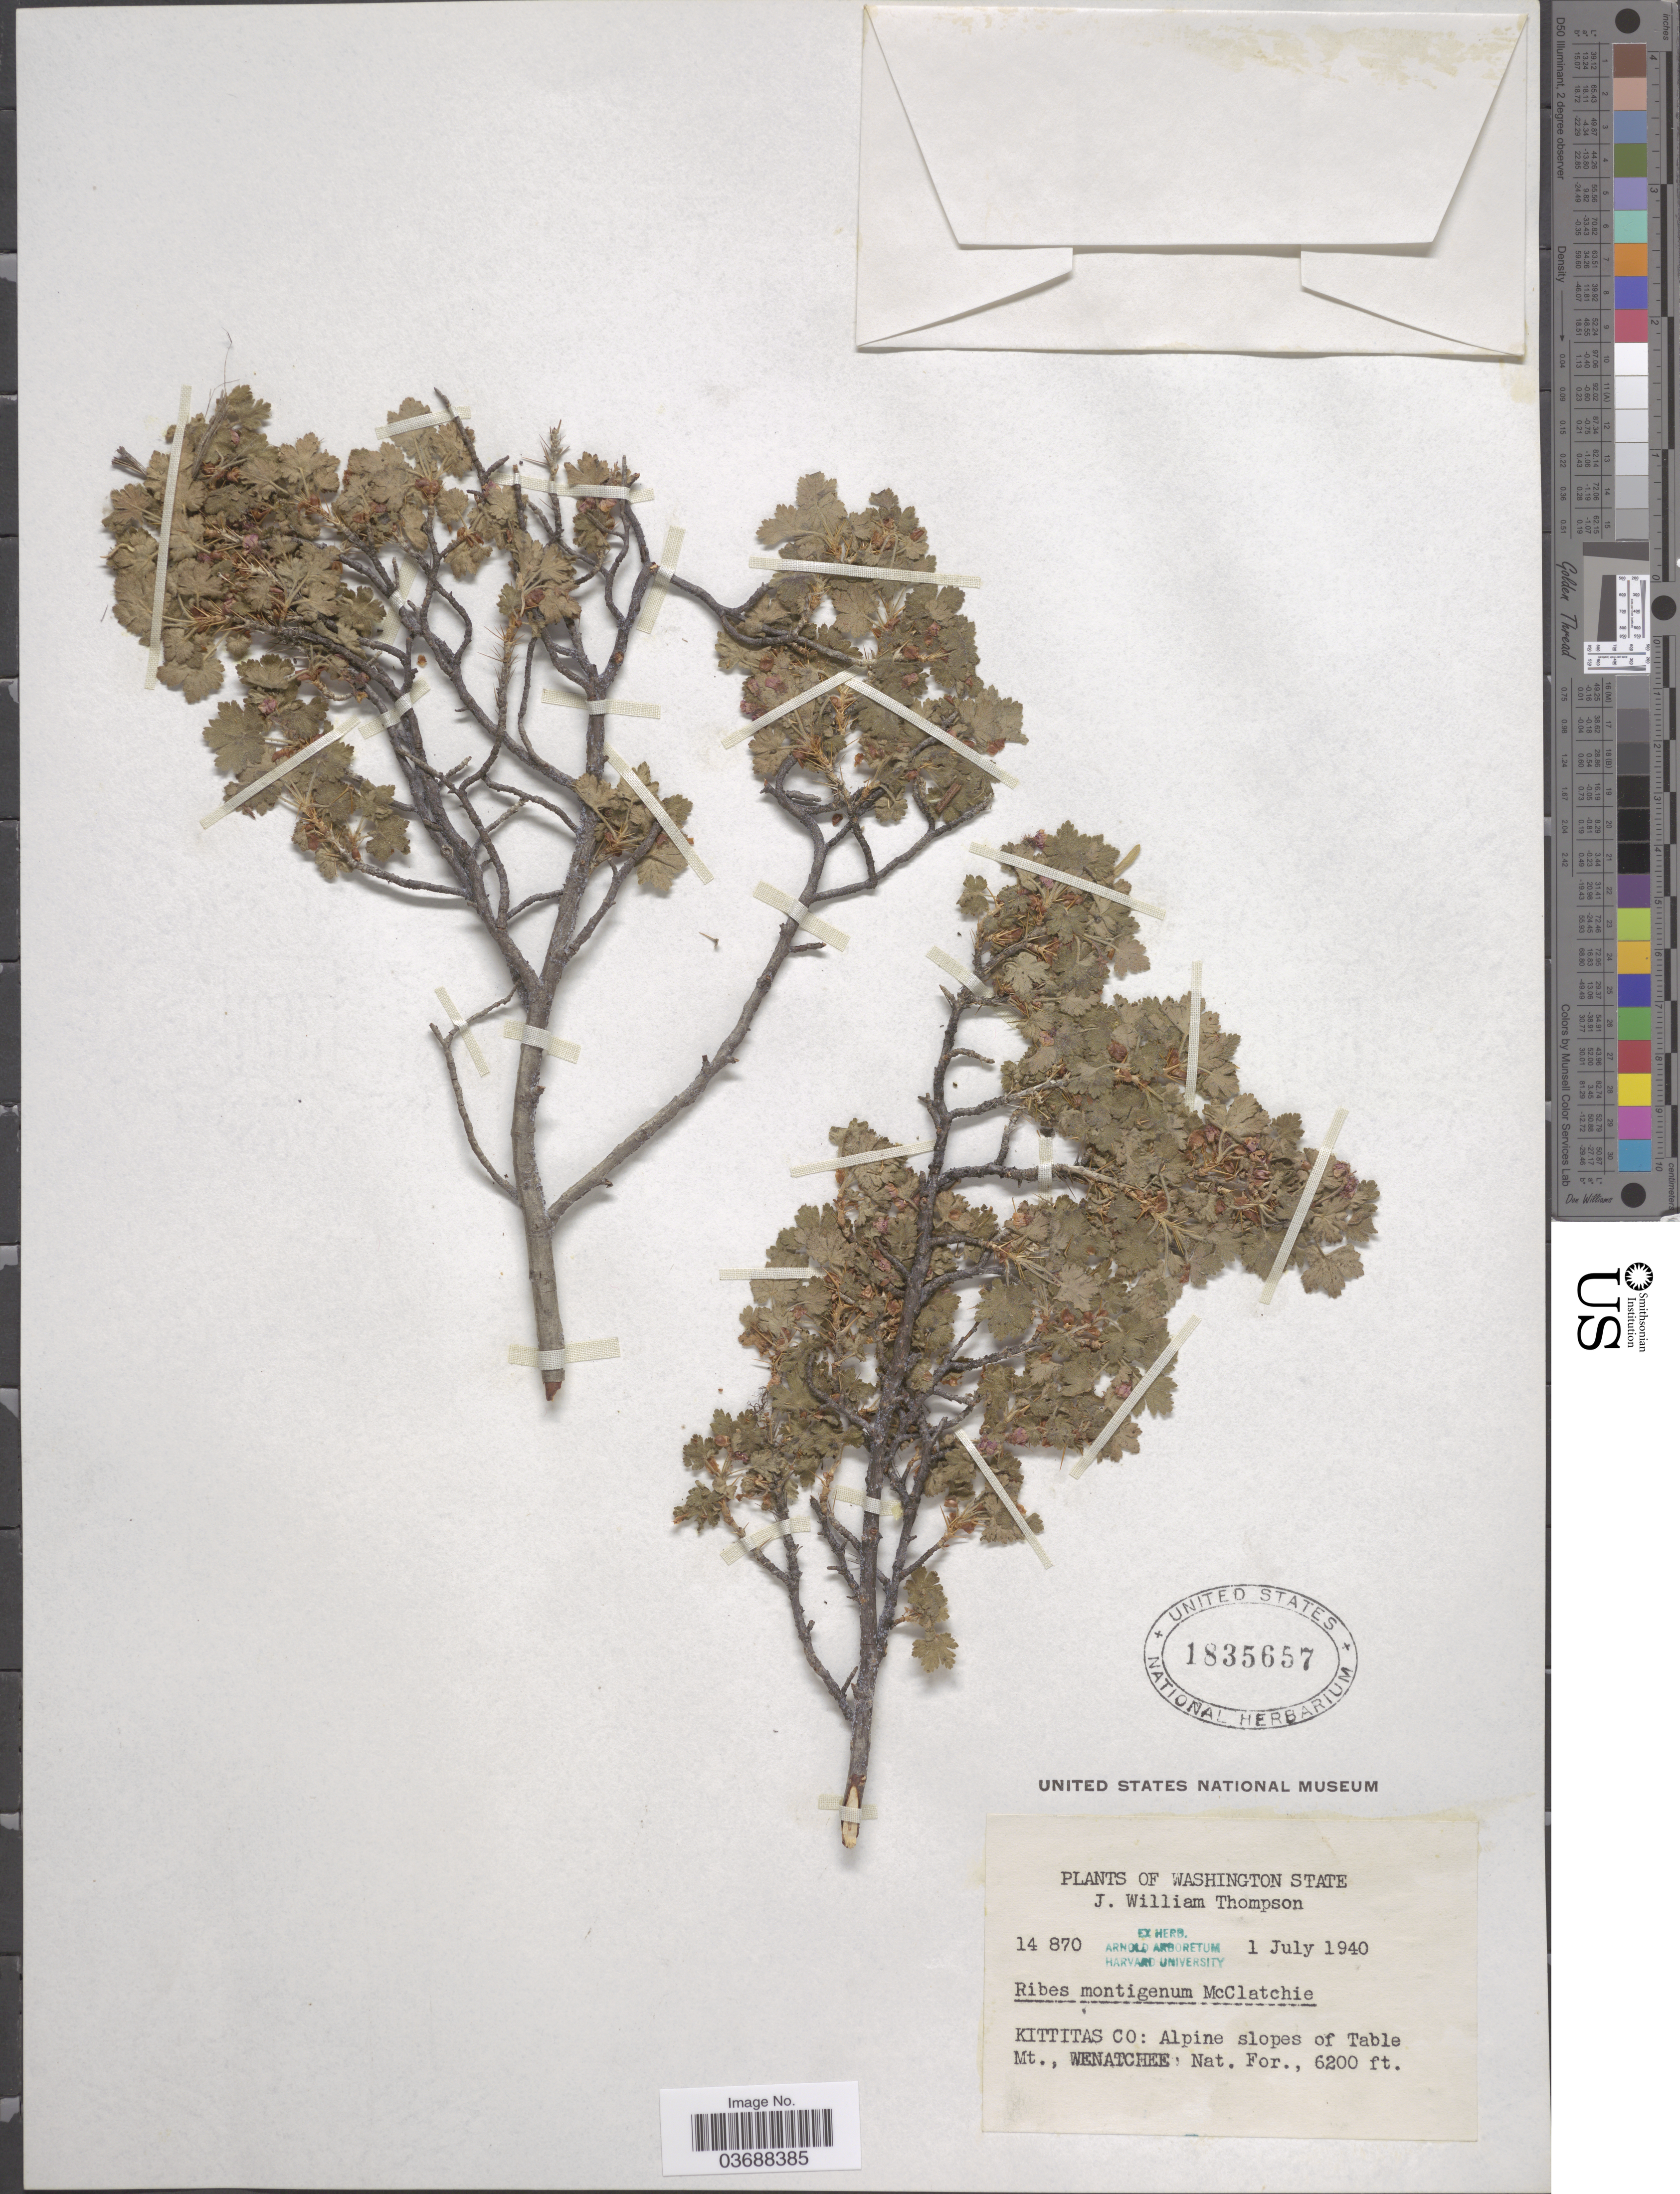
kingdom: Plantae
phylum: Tracheophyta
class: Magnoliopsida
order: Saxifragales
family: Grossulariaceae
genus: Ribes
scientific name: Ribes montigenum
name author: McClatchie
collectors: J. W. Thompson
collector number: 14870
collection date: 1940-07-01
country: United States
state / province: Washington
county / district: Kittitas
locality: Kittitas Co: Alpine slopes of Table Mt., Wenatchee Nat. For.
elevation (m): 1890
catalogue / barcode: US 1835657